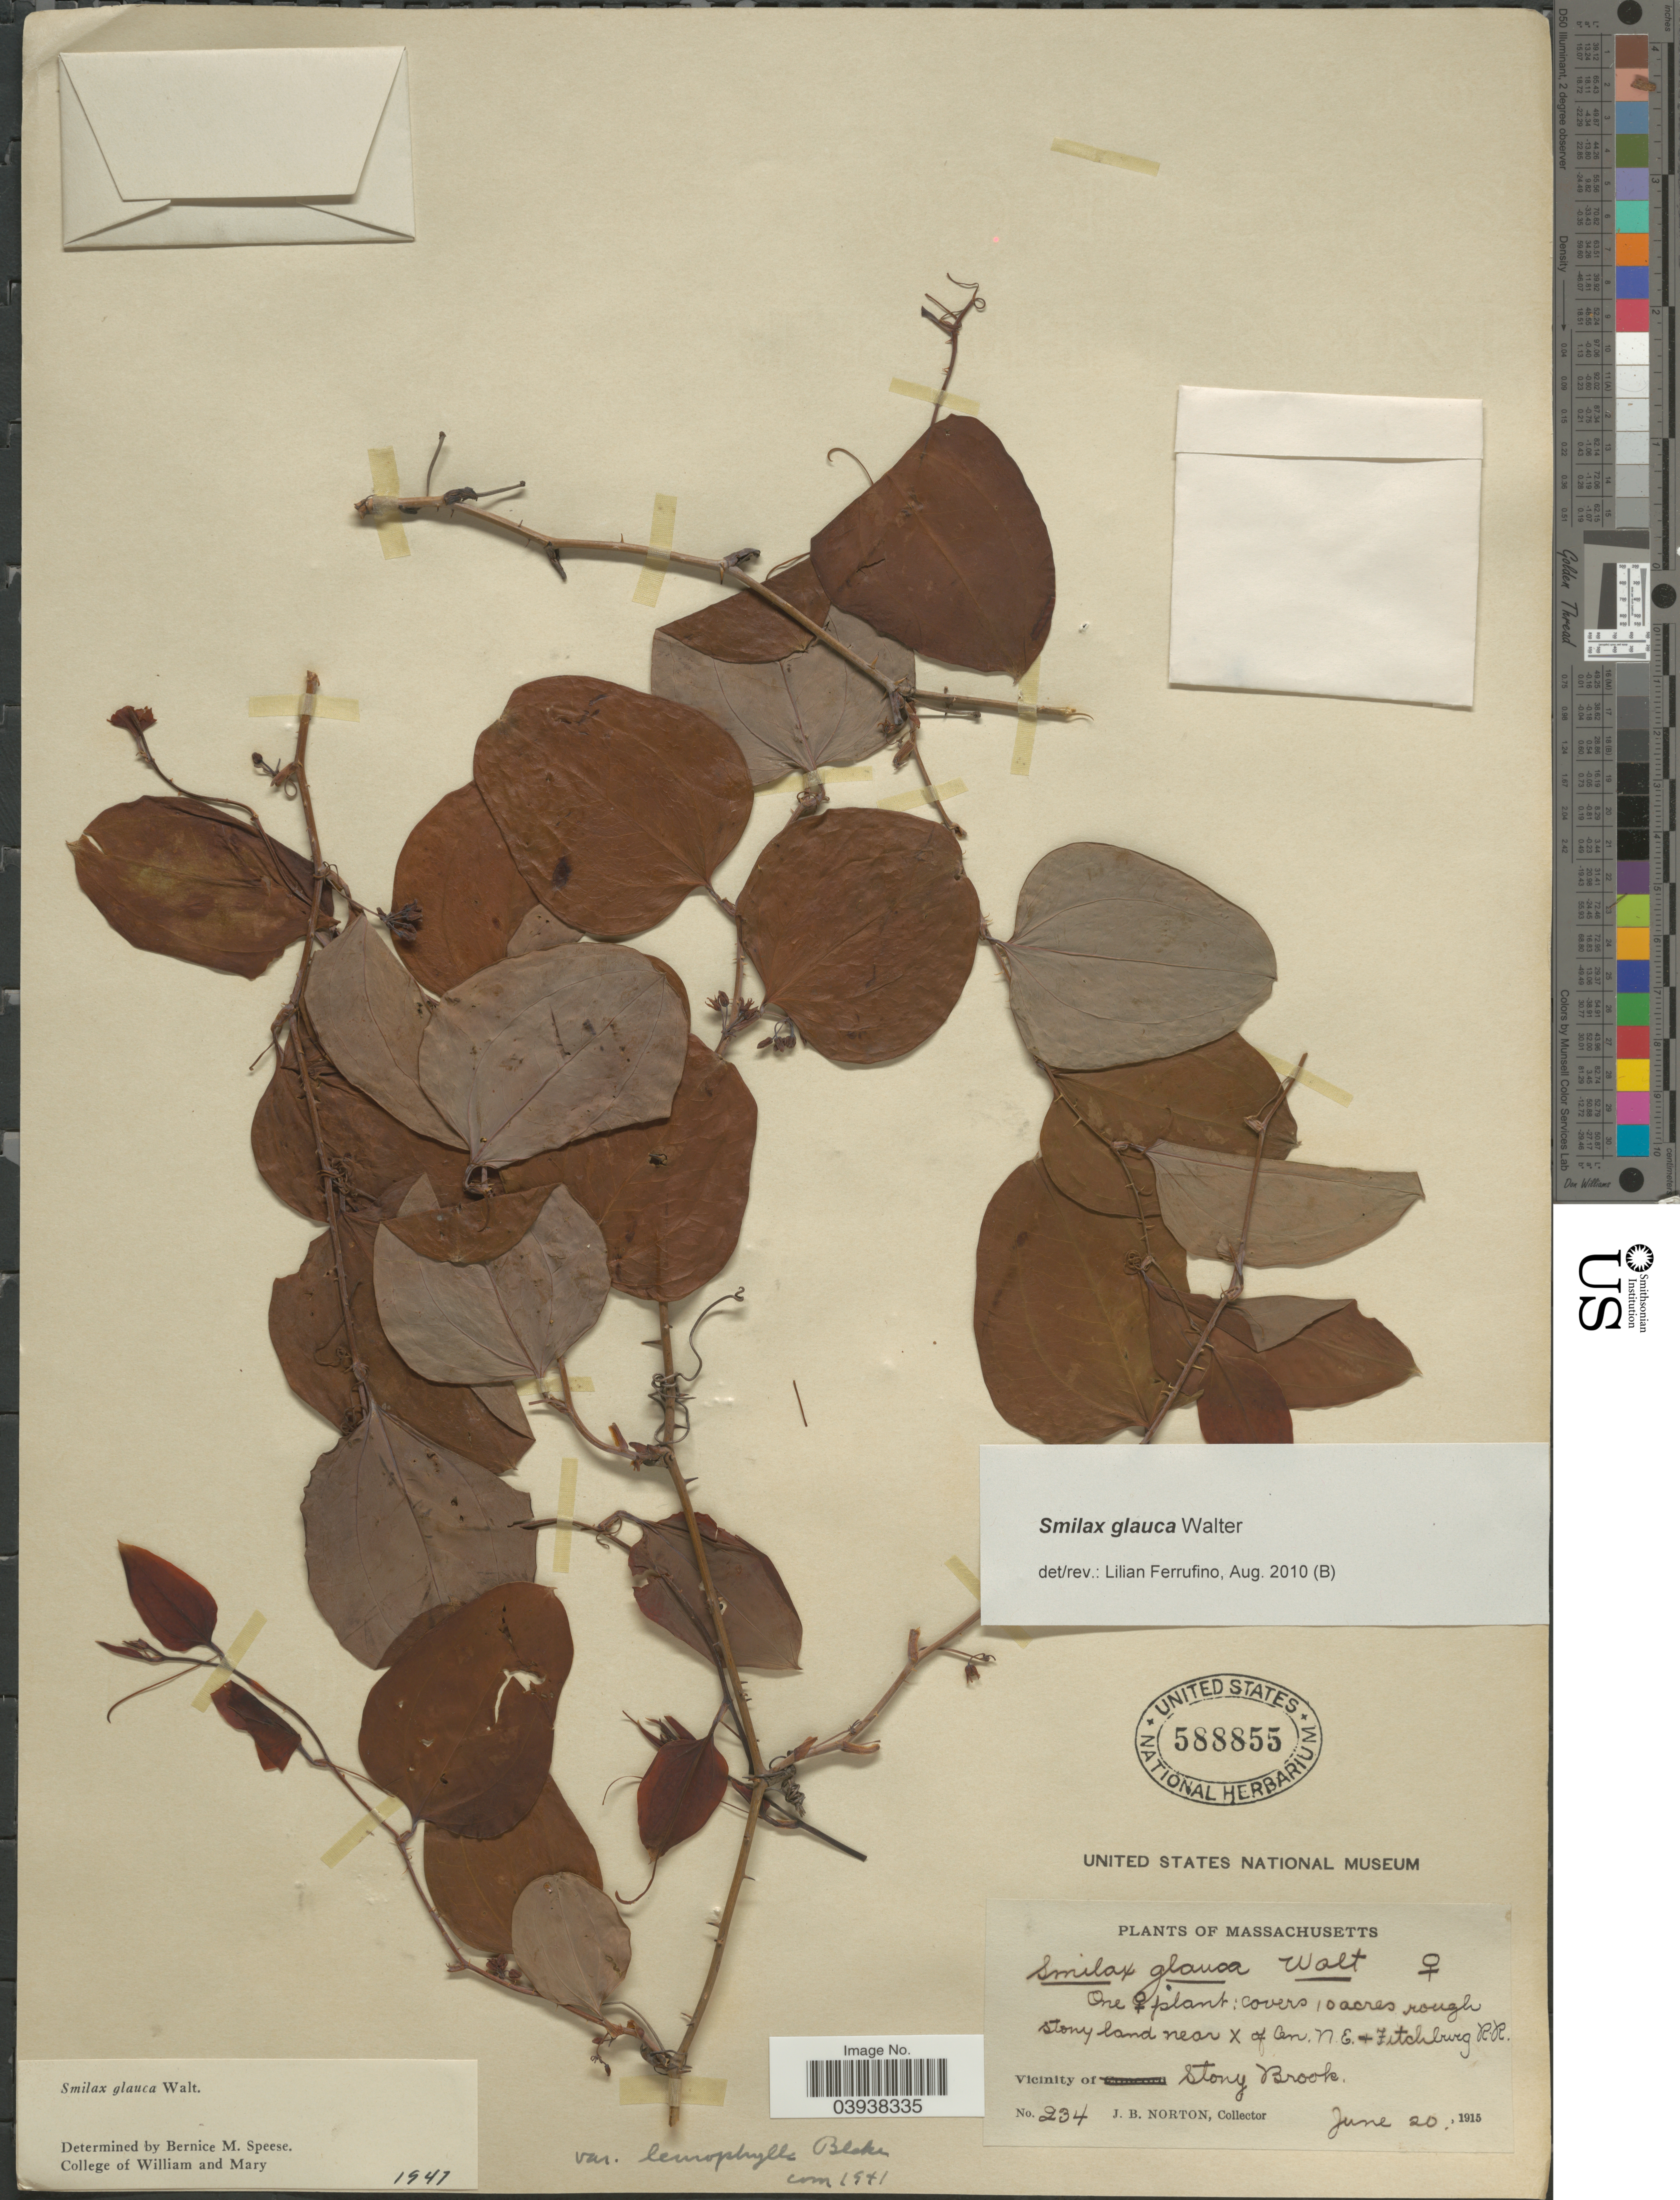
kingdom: Plantae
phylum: Tracheophyta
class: Liliopsida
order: Liliales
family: Smilacaceae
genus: Smilax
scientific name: Smilax glauca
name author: Walter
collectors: J. B. Norton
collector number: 234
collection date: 1915-06-20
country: United States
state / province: Massachusetts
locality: Near [Foreign script] of Cen. N.E. & Fitchburg R. R. Vicinity of Stony Brook.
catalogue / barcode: US 588855